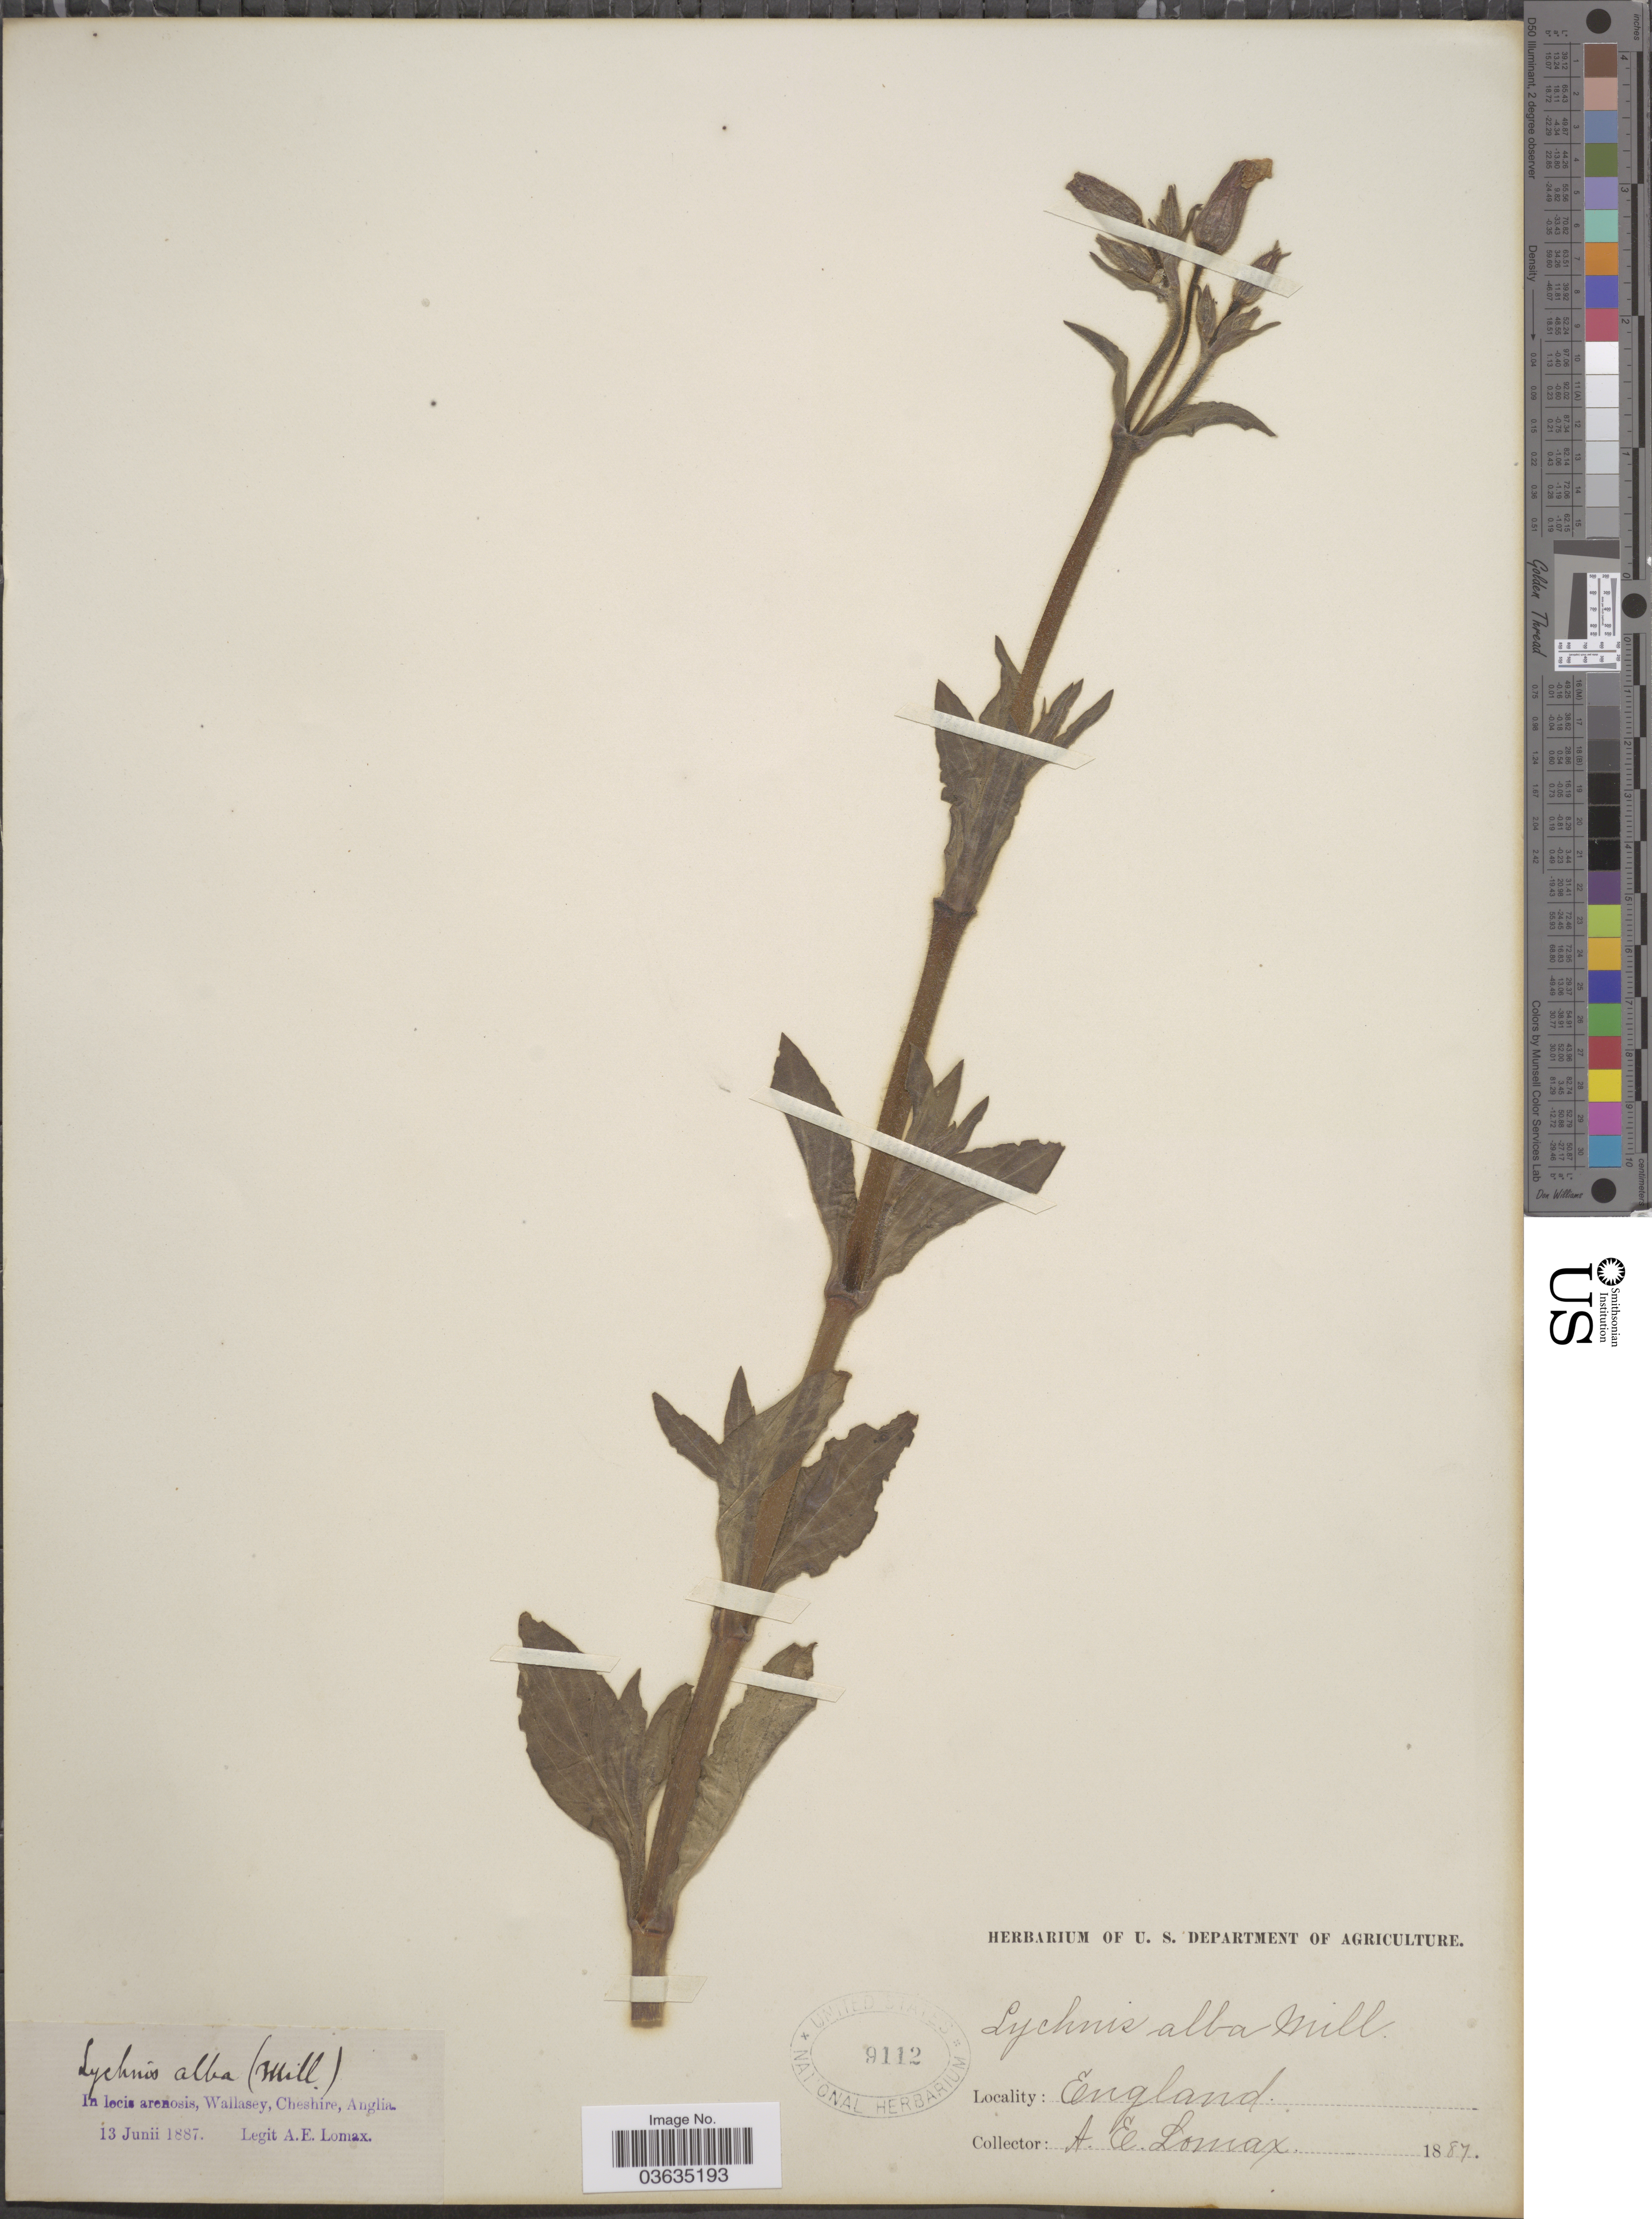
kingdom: Plantae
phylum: Tracheophyta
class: Magnoliopsida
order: Caryophyllales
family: Caryophyllaceae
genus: Silene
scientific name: Silene latifolia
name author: Poir.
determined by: Strong, Mark T., (BOT), Smithsonian Institution - National Museum of Natural History (UNITED STATES)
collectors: A. Lomax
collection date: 1887-06-13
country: United Kingdom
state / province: England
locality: In locis arenosis, Wallasey, Cheshire, Anglia.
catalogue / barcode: US 9112